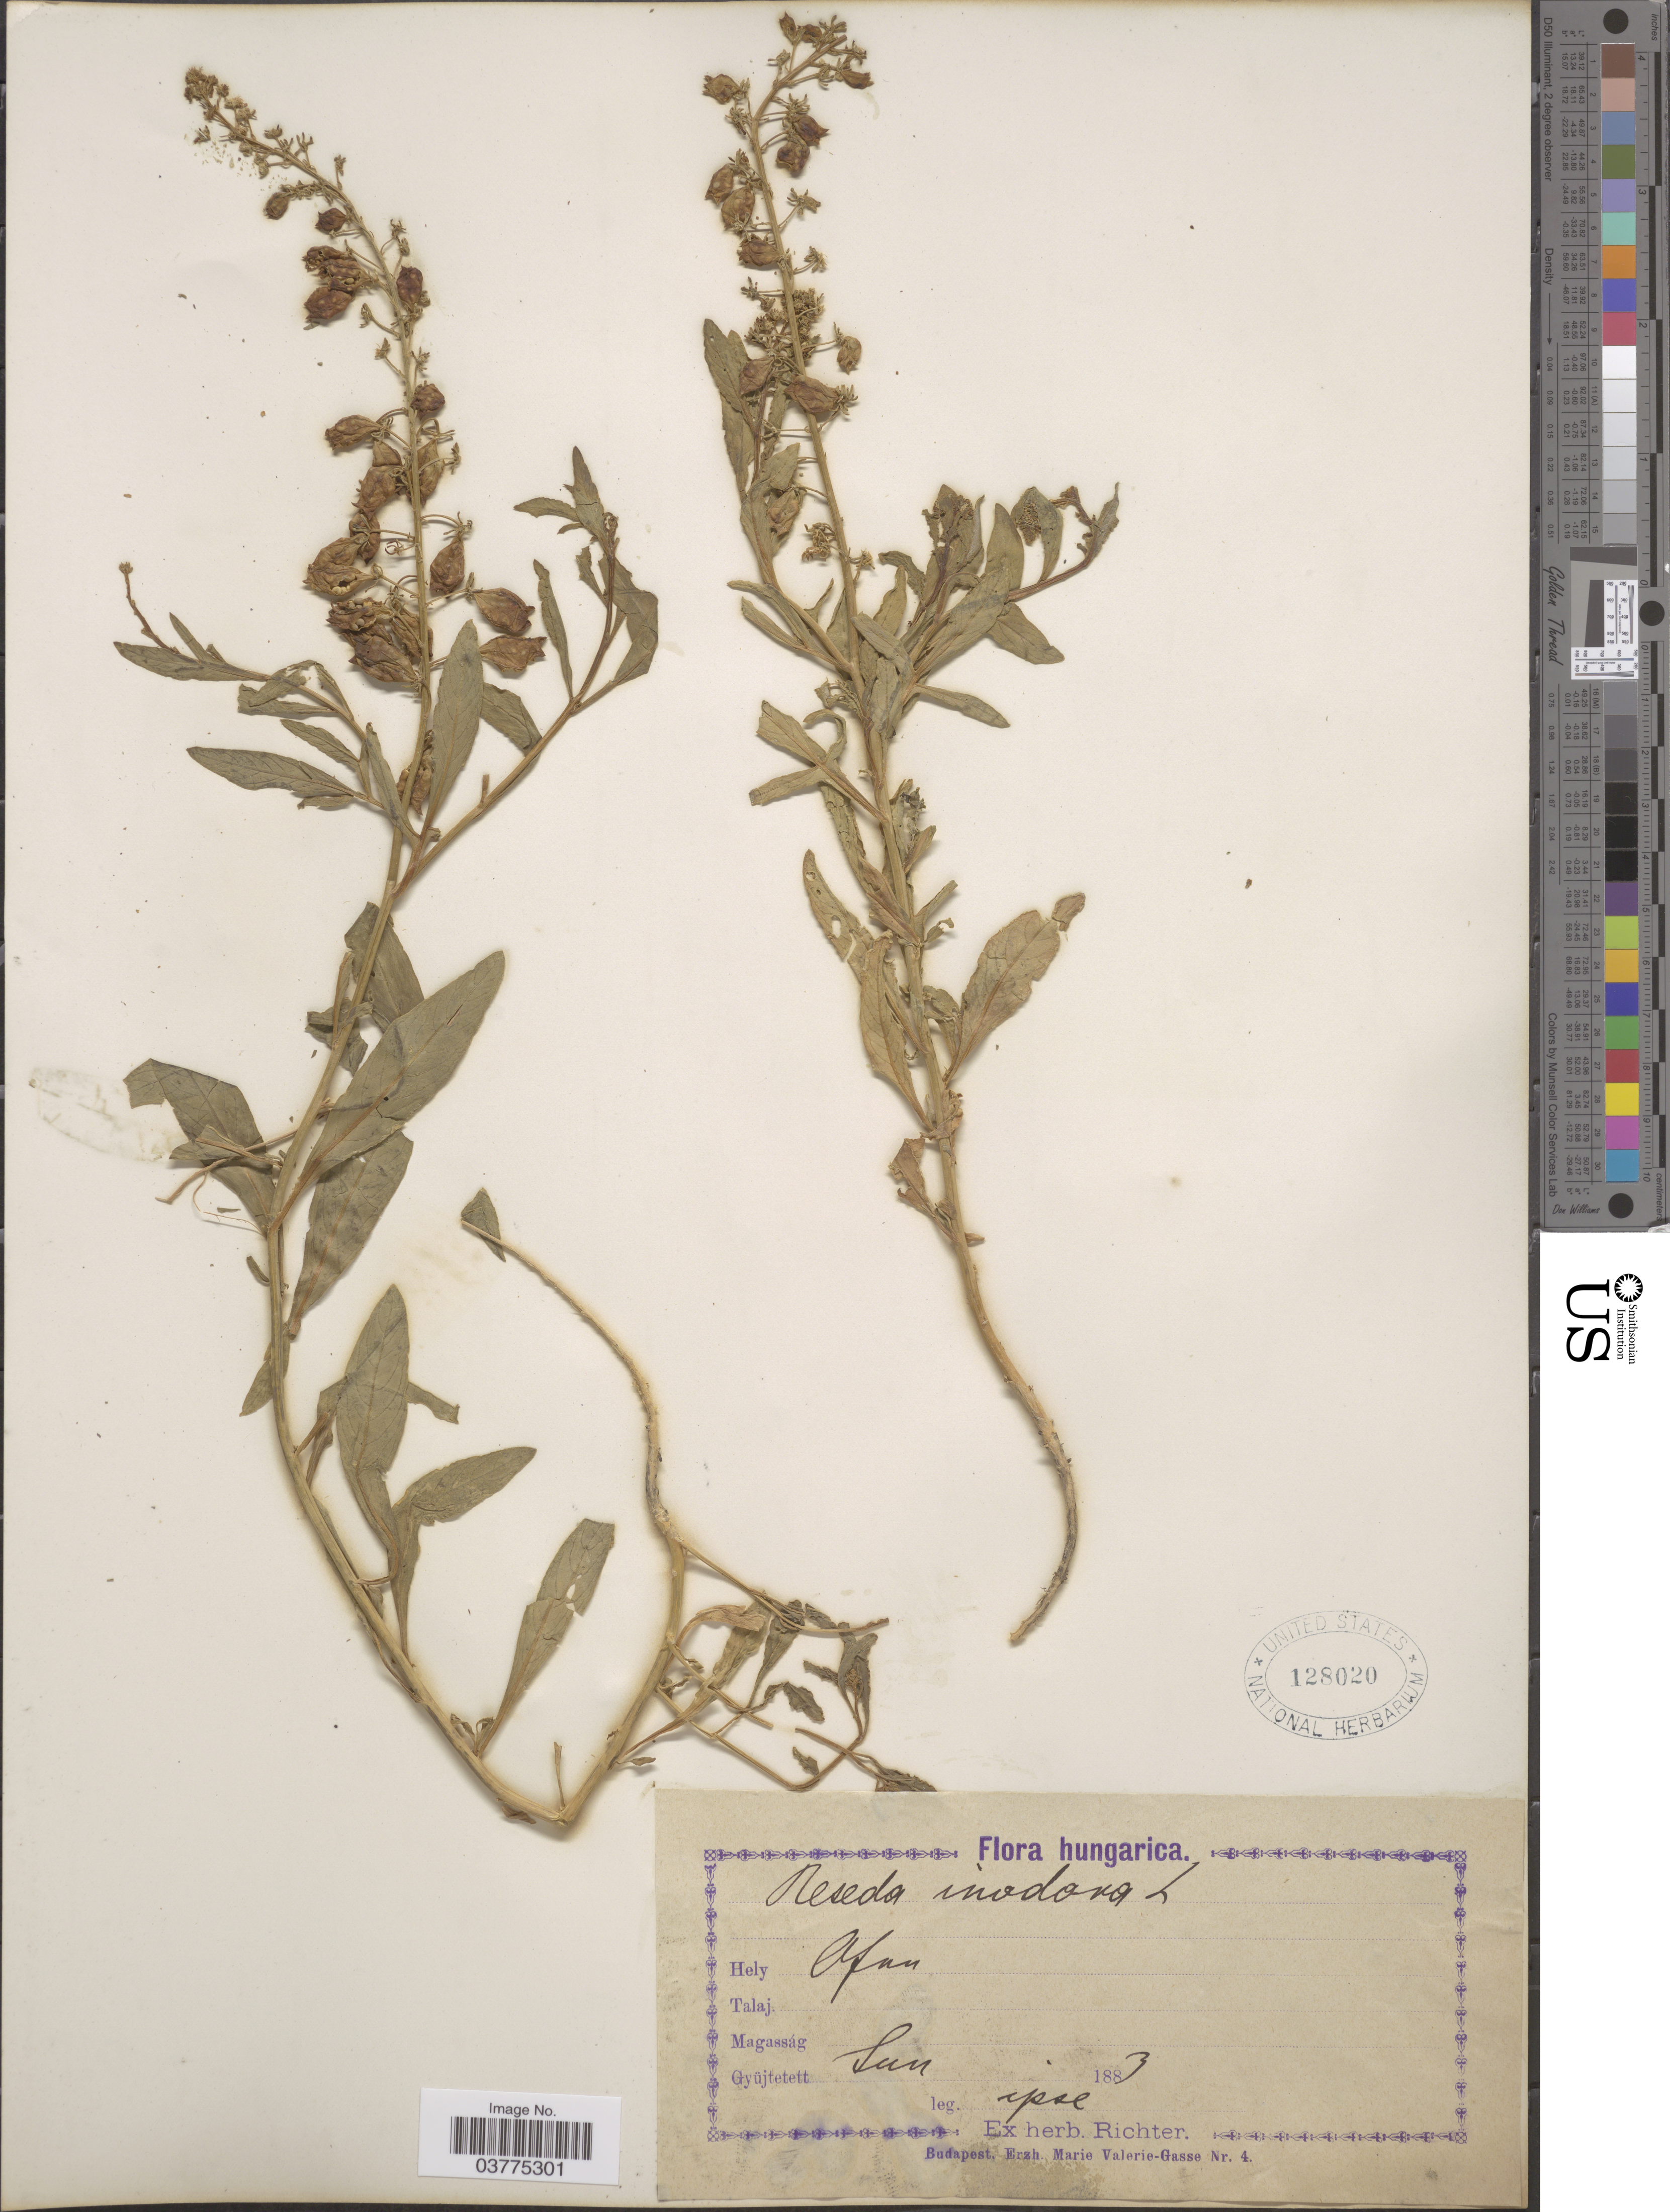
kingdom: Plantae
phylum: Tracheophyta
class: Magnoliopsida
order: Brassicales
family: Resedaceae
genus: Reseda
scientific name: Reseda inodora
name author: Rchb.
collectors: -- Richter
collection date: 1883-06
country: Hungary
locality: Ofan.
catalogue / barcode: US 128020